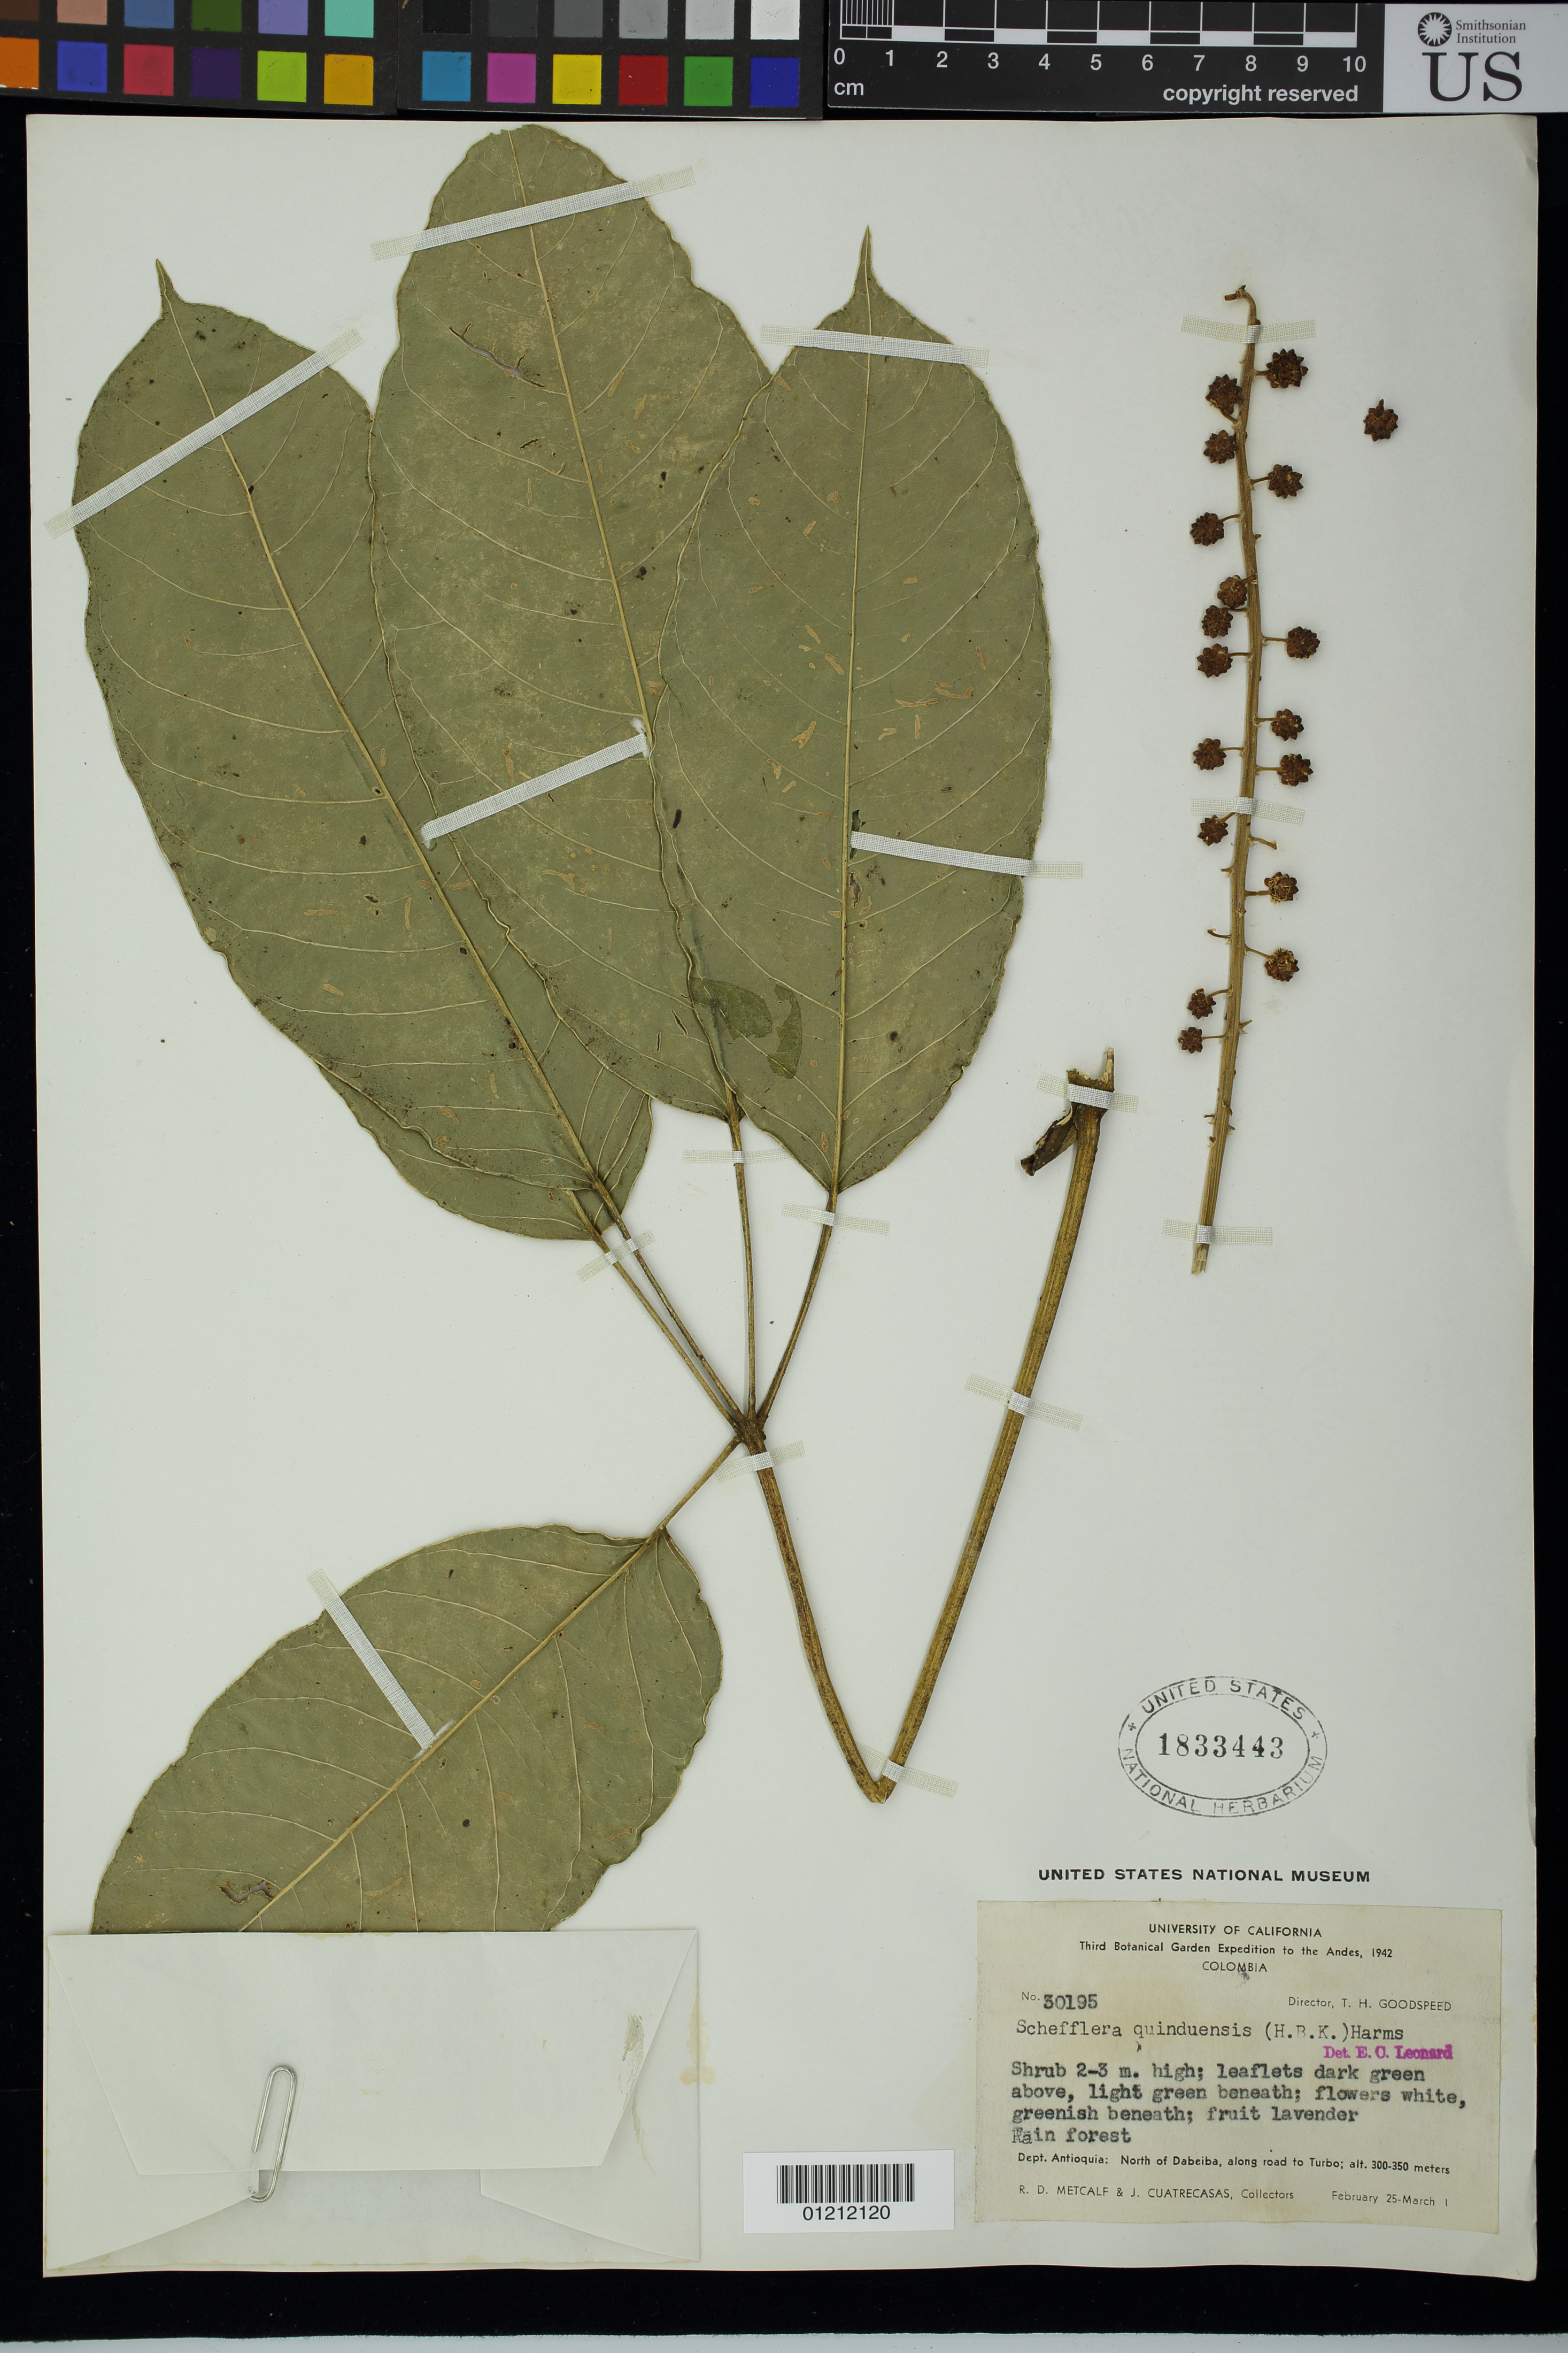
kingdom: Plantae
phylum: Tracheophyta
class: Magnoliopsida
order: Apiales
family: Araliaceae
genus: Schefflera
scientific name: Schefflera sp.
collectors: R. D. Metcalf & J. Cuatrecasas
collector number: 30195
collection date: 1942-02-25/1942-03-01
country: Colombia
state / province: Antioquia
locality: N of Dabeiba, along road to Turbo.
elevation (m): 300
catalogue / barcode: US 1833443